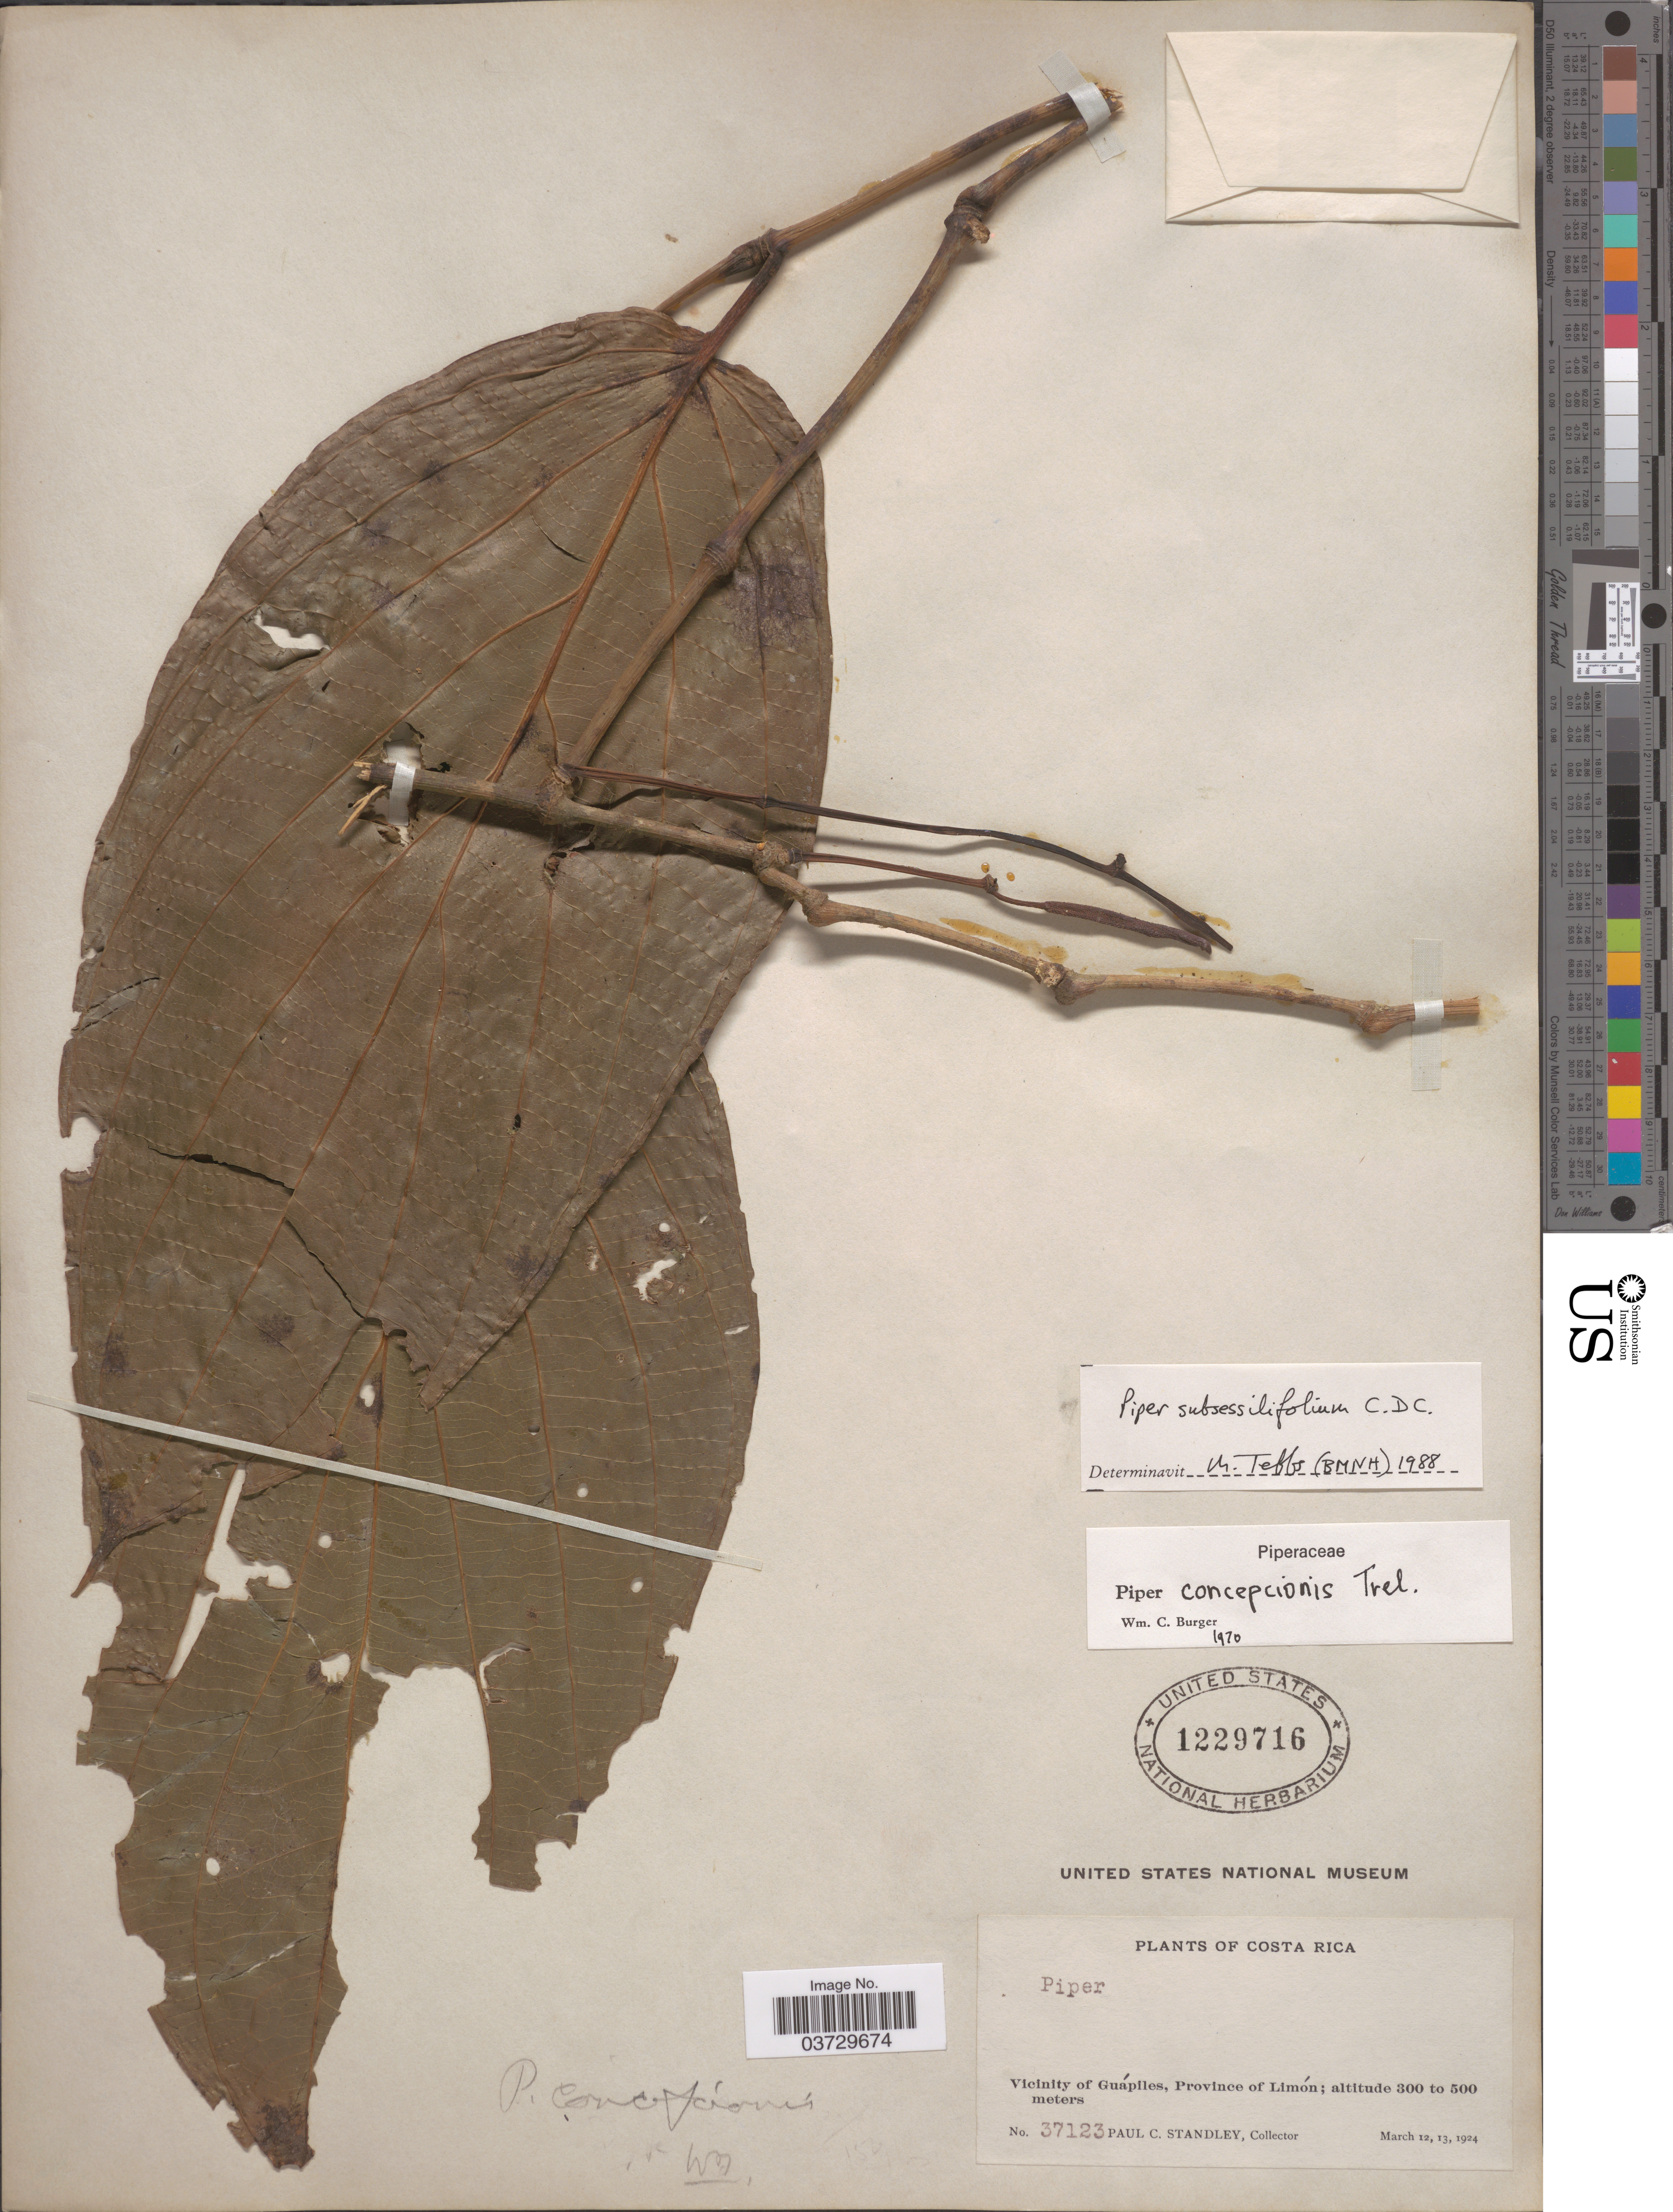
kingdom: Plantae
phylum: Tracheophyta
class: Magnoliopsida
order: Piperales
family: Piperaceae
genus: Piper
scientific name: Piper subsessilifolium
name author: C. DC.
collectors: P. C. Standley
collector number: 37123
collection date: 1924-03-12/1924-03-13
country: Costa Rica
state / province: Limón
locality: Vicinity of Guápiles.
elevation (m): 300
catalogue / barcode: US 1229716